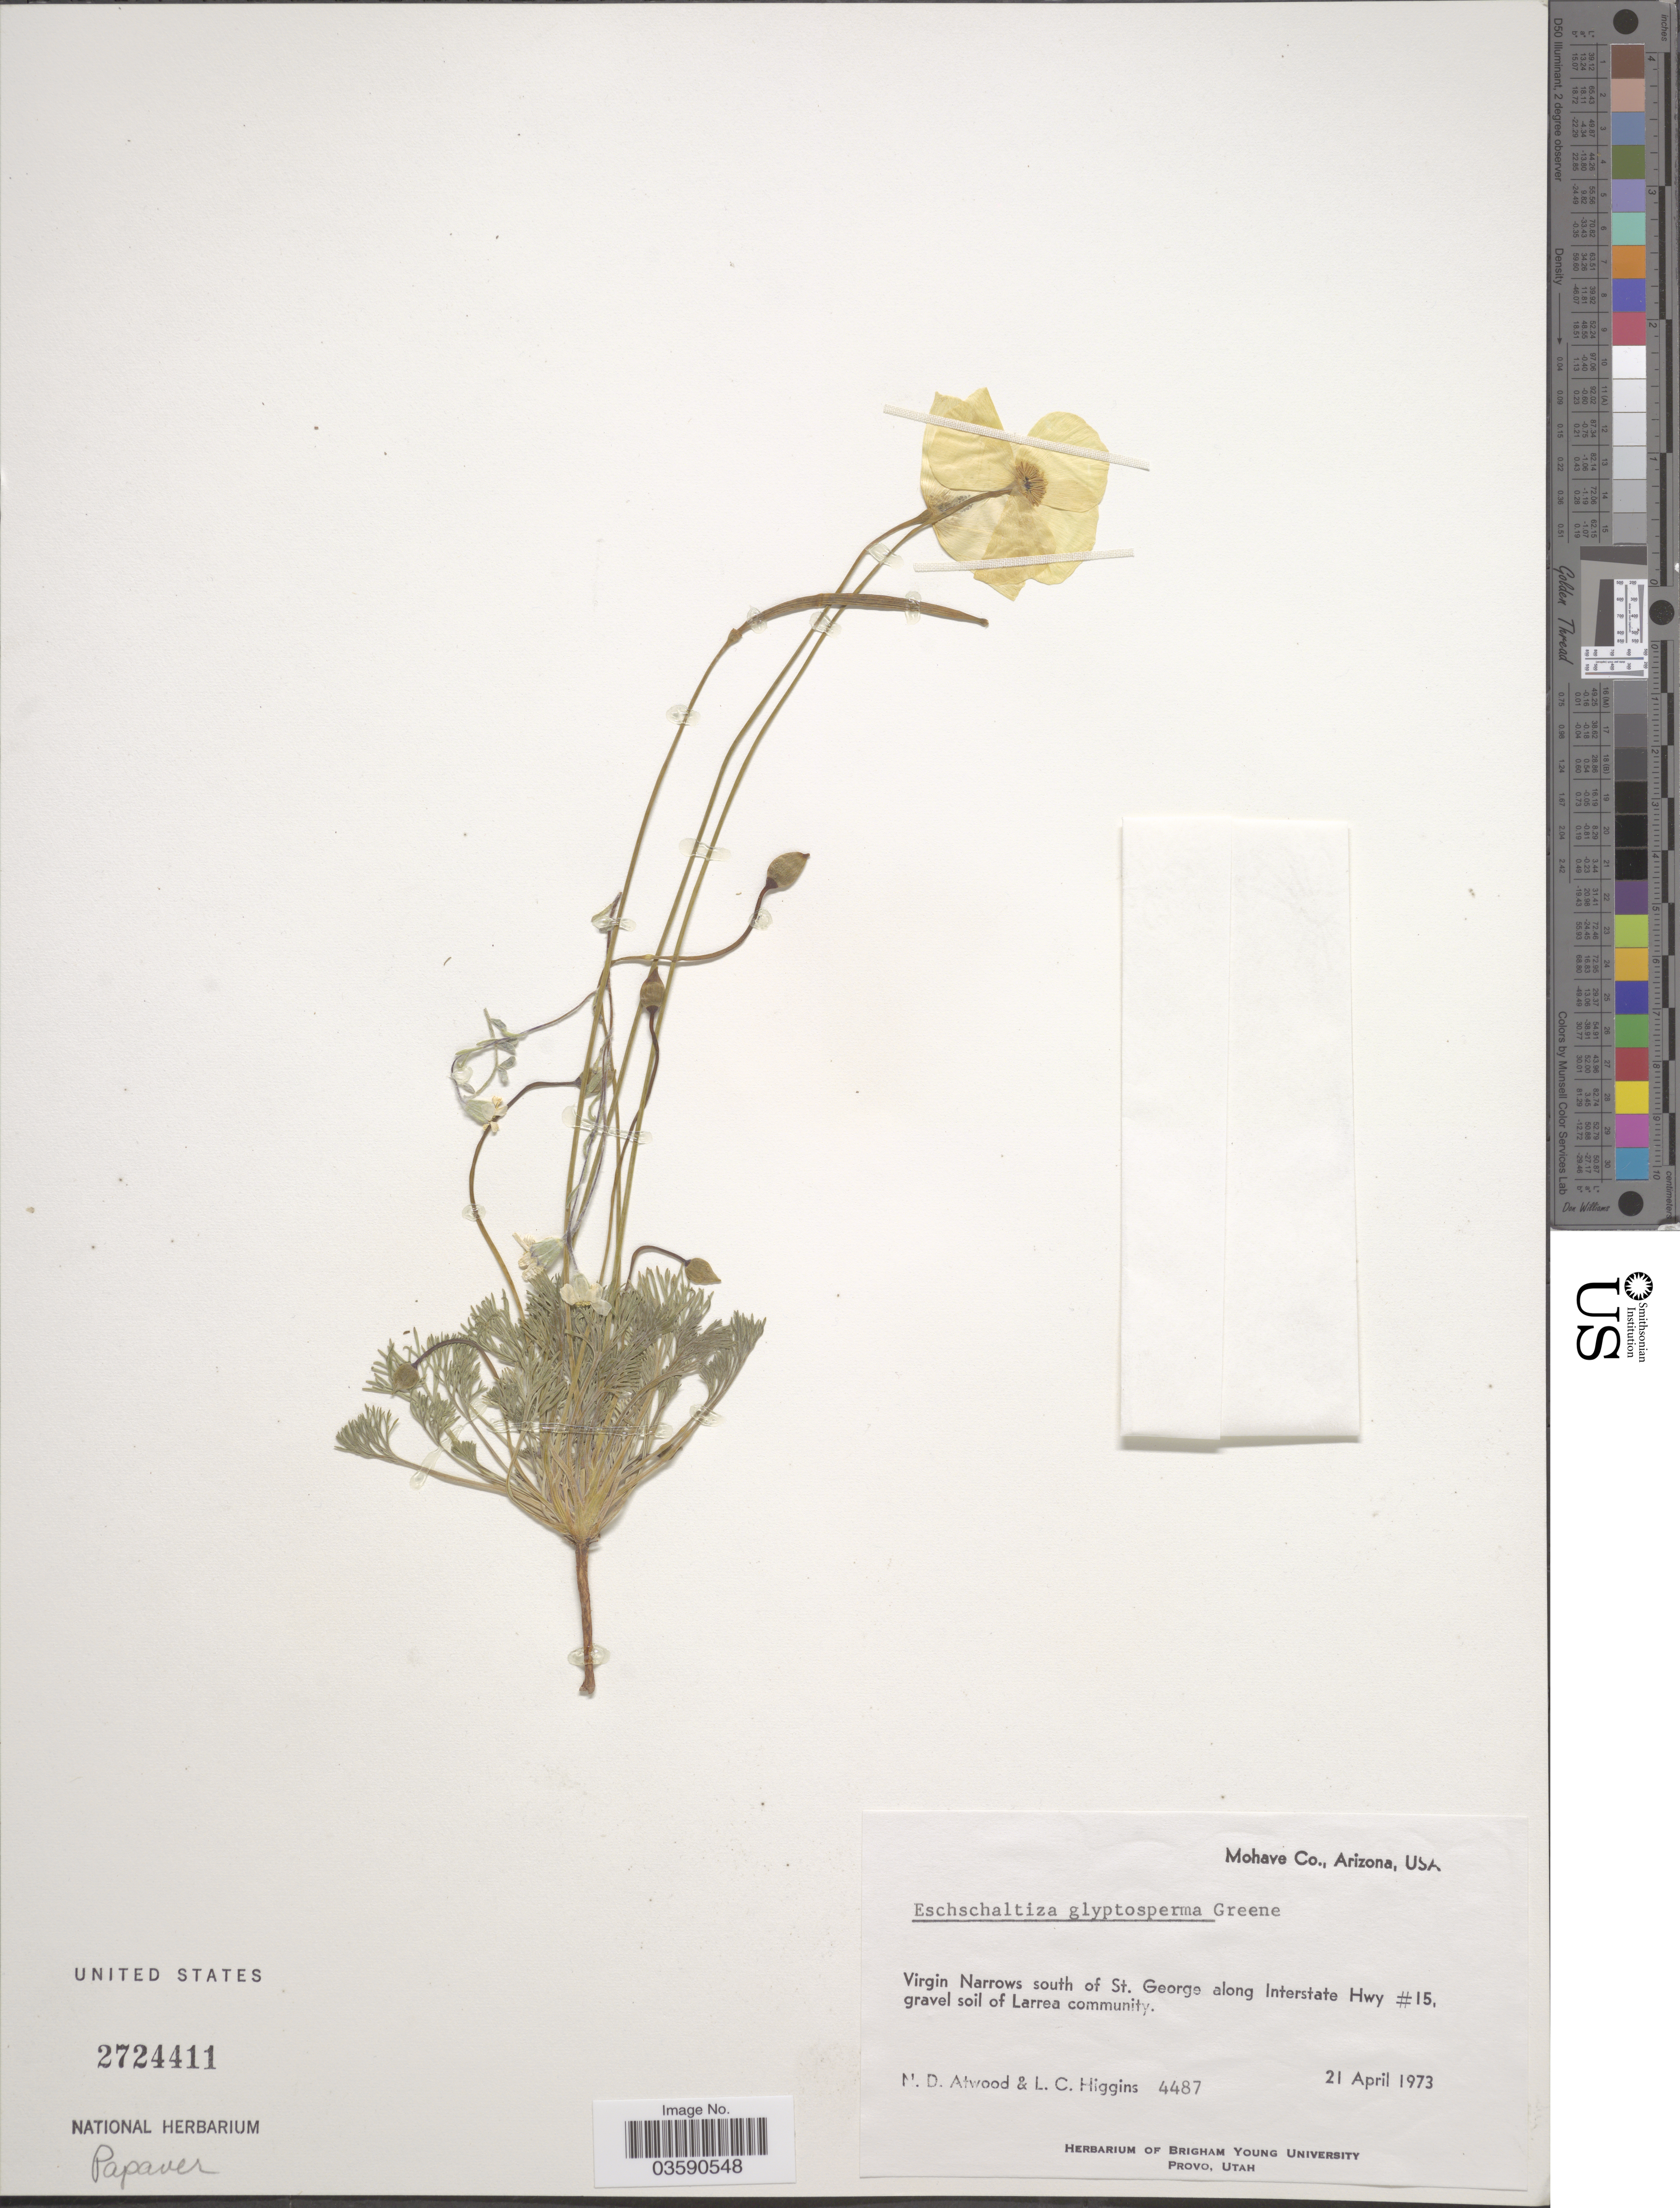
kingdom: Plantae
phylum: Tracheophyta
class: Magnoliopsida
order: Ranunculales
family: Papaveraceae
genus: Eschscholzia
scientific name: Eschscholzia glyptosperma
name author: Greene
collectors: N. Atwood & L. Higgins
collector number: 4487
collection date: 1973-04-21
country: United States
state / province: Arizona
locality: Mohave Co. Virgin Narrows south of St. George along Interstate Hwy #15, gravel soil of Larrea community.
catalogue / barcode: US 2724411